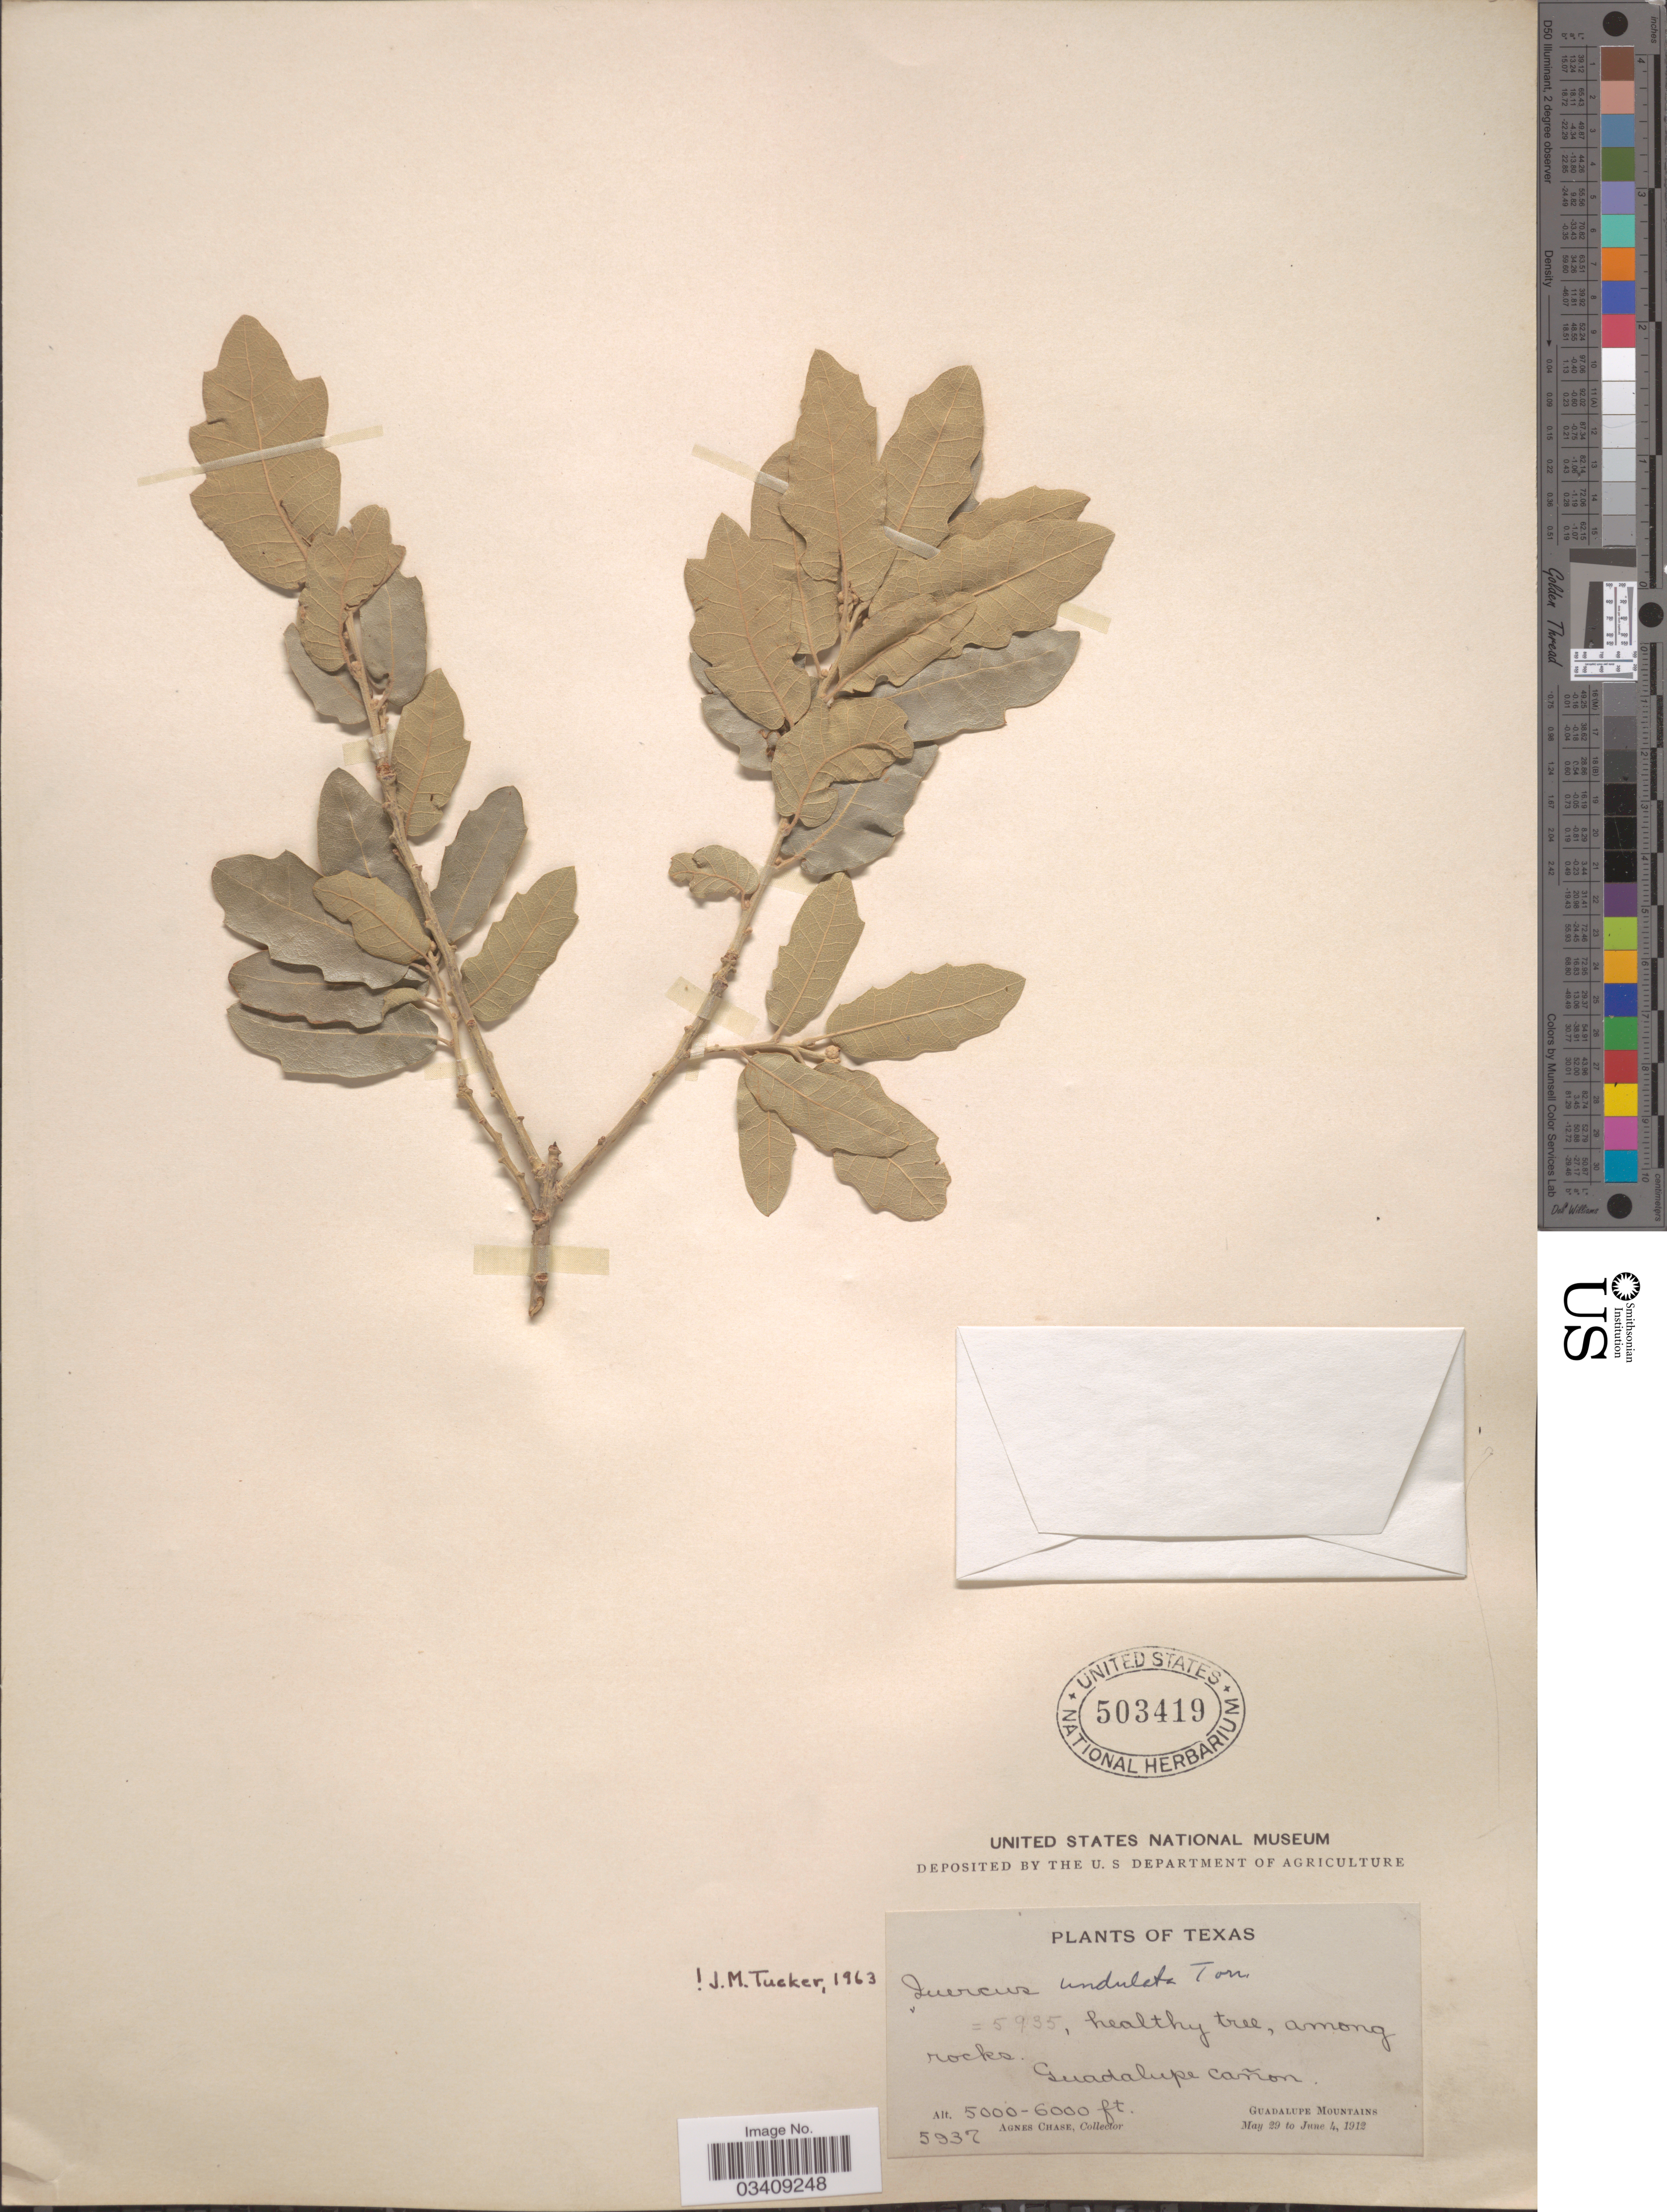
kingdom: Plantae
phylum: Tracheophyta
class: Magnoliopsida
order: Fagales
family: Fagaceae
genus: Quercus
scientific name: Quercus undulata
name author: Torr.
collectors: A. Chase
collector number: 5937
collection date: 1912-05-29/1912-06-04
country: United States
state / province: Texas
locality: Guadalupe Cañon. Guadalupe Mountains.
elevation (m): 1524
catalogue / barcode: US 503419